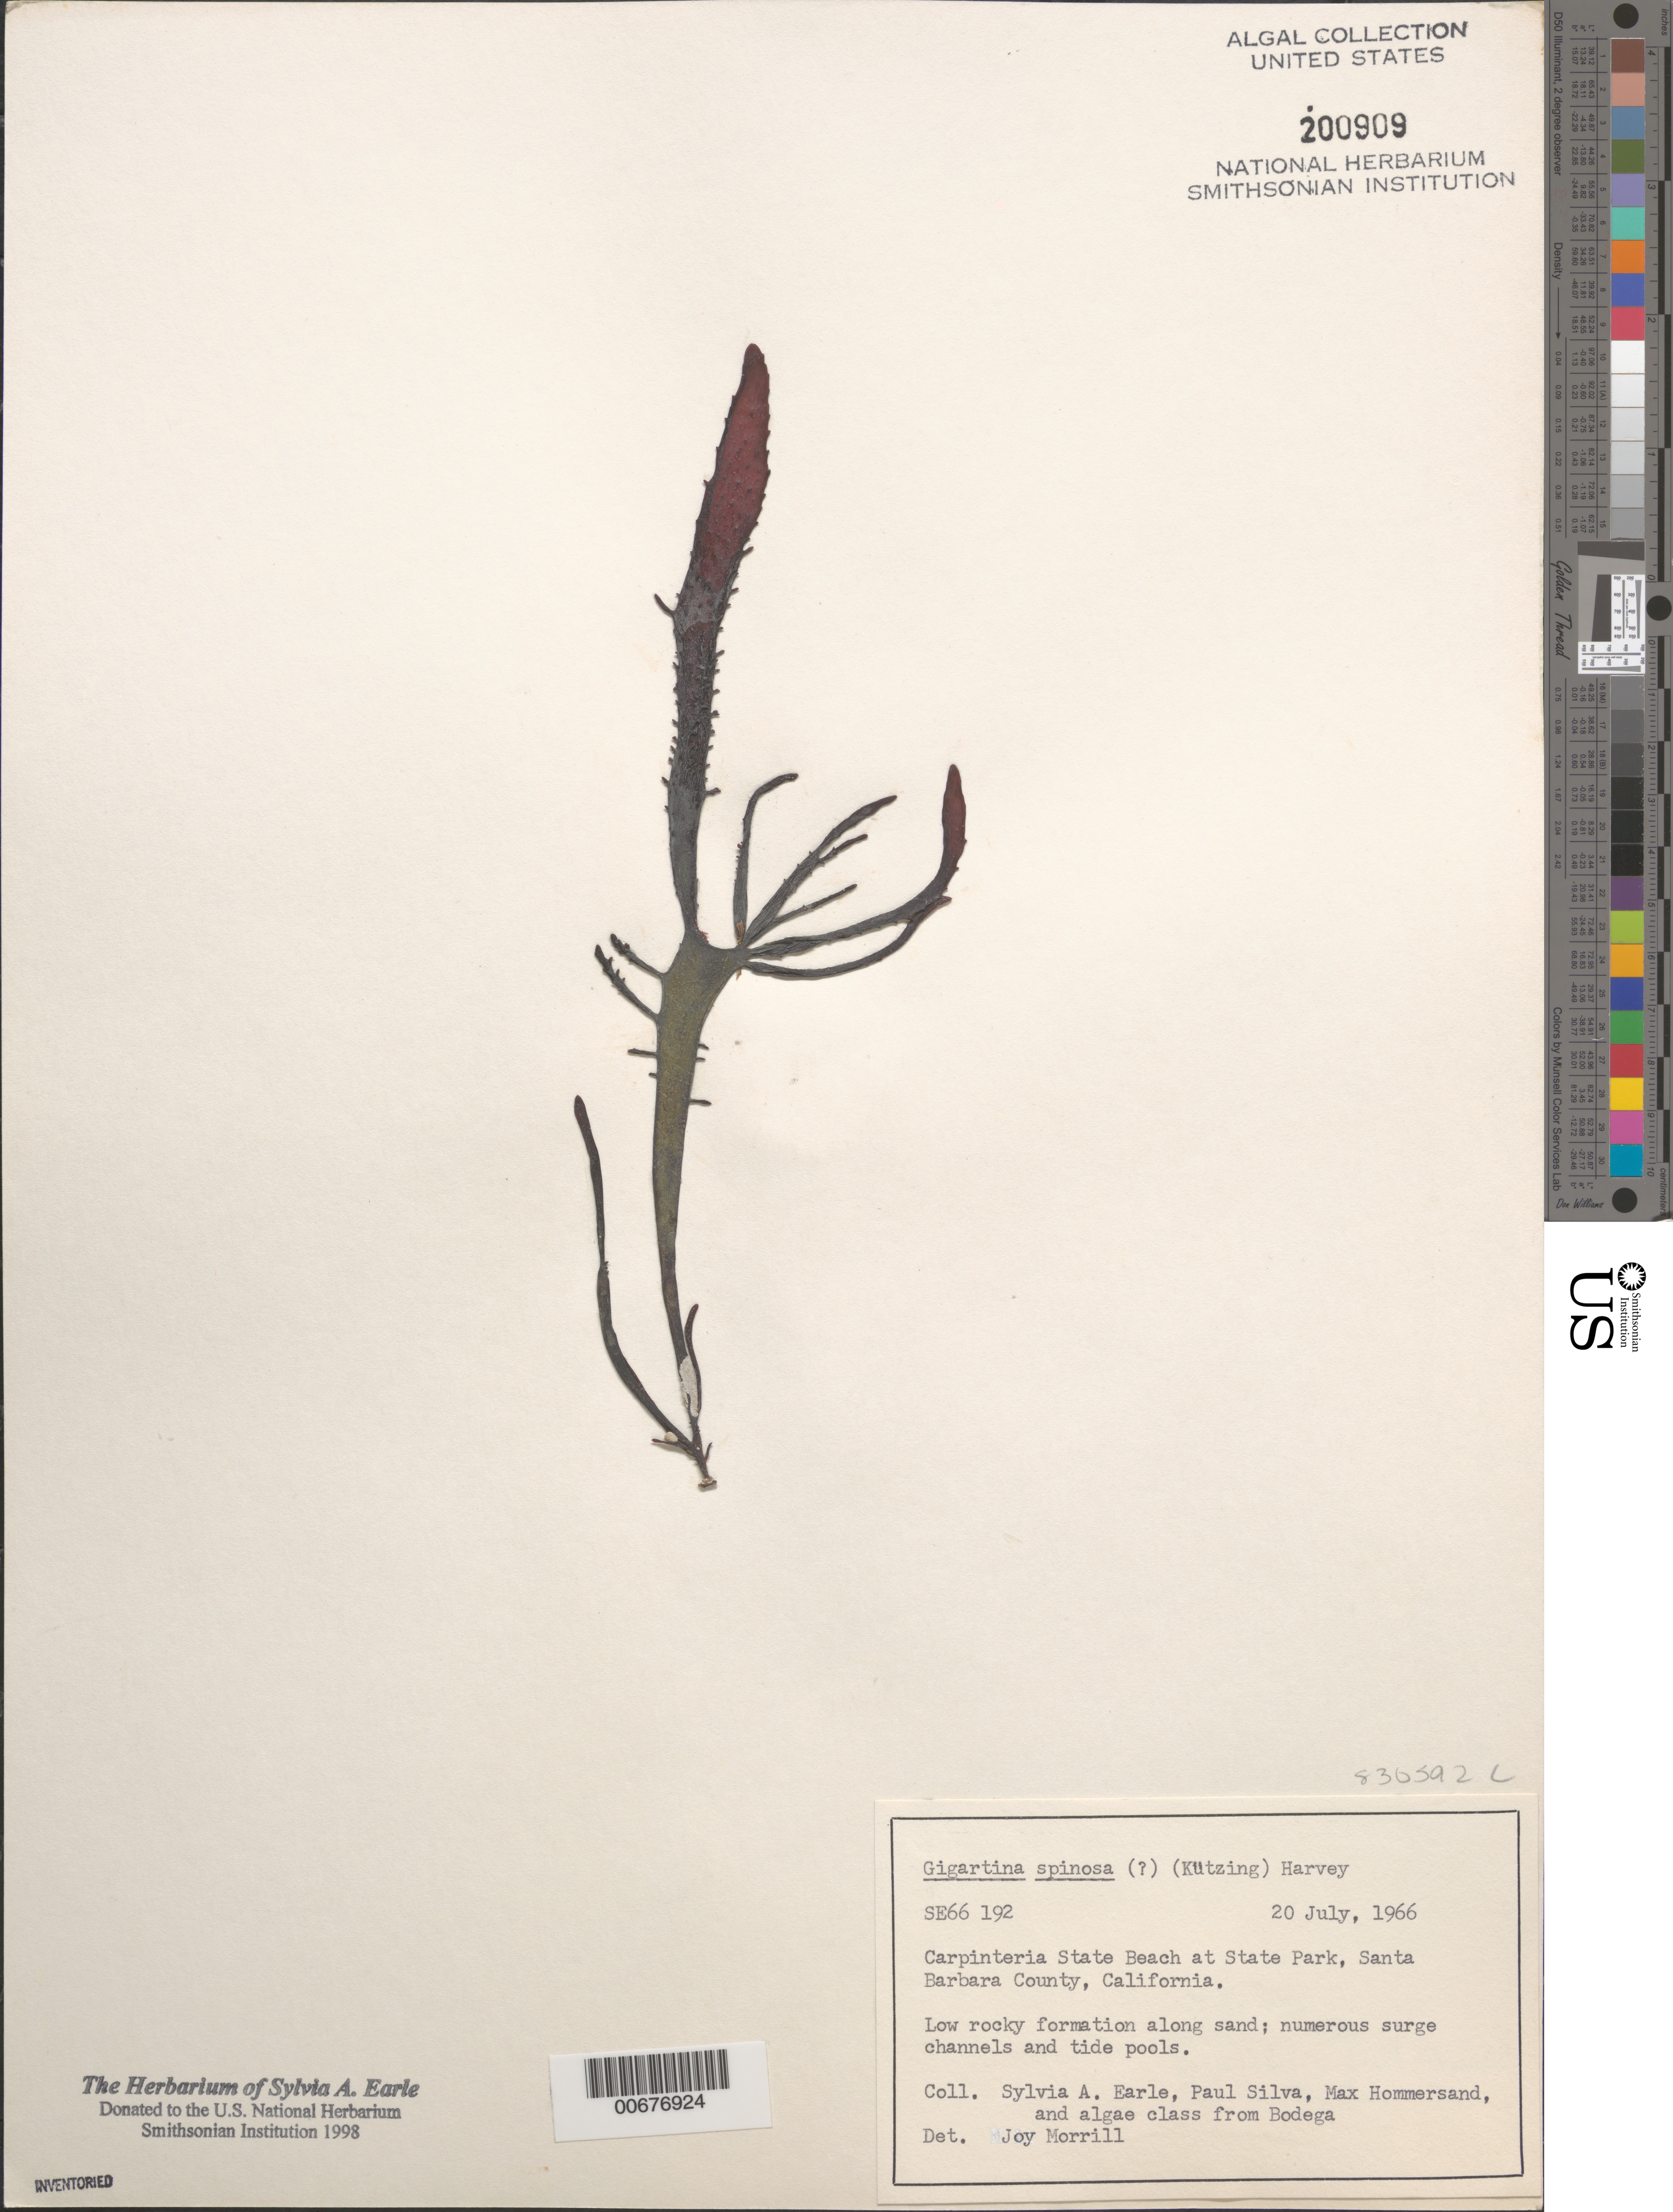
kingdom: Plantae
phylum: Rhodophyta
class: Florideophyceae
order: Gigartinales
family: Gigartinaceae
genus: Chondracanthus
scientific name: Chondracanthus spinosus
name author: (Kütz.) Guiry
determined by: Algae name updating Project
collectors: S. A. Earle, P. C. Silva, M. H. Hommersand & Bodega Algae Class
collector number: SE 66192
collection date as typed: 20 Jul 1966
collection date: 1966-07-20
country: United States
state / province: California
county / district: Santa Barbara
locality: Carpinteria State Beach, State Park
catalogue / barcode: US 200909